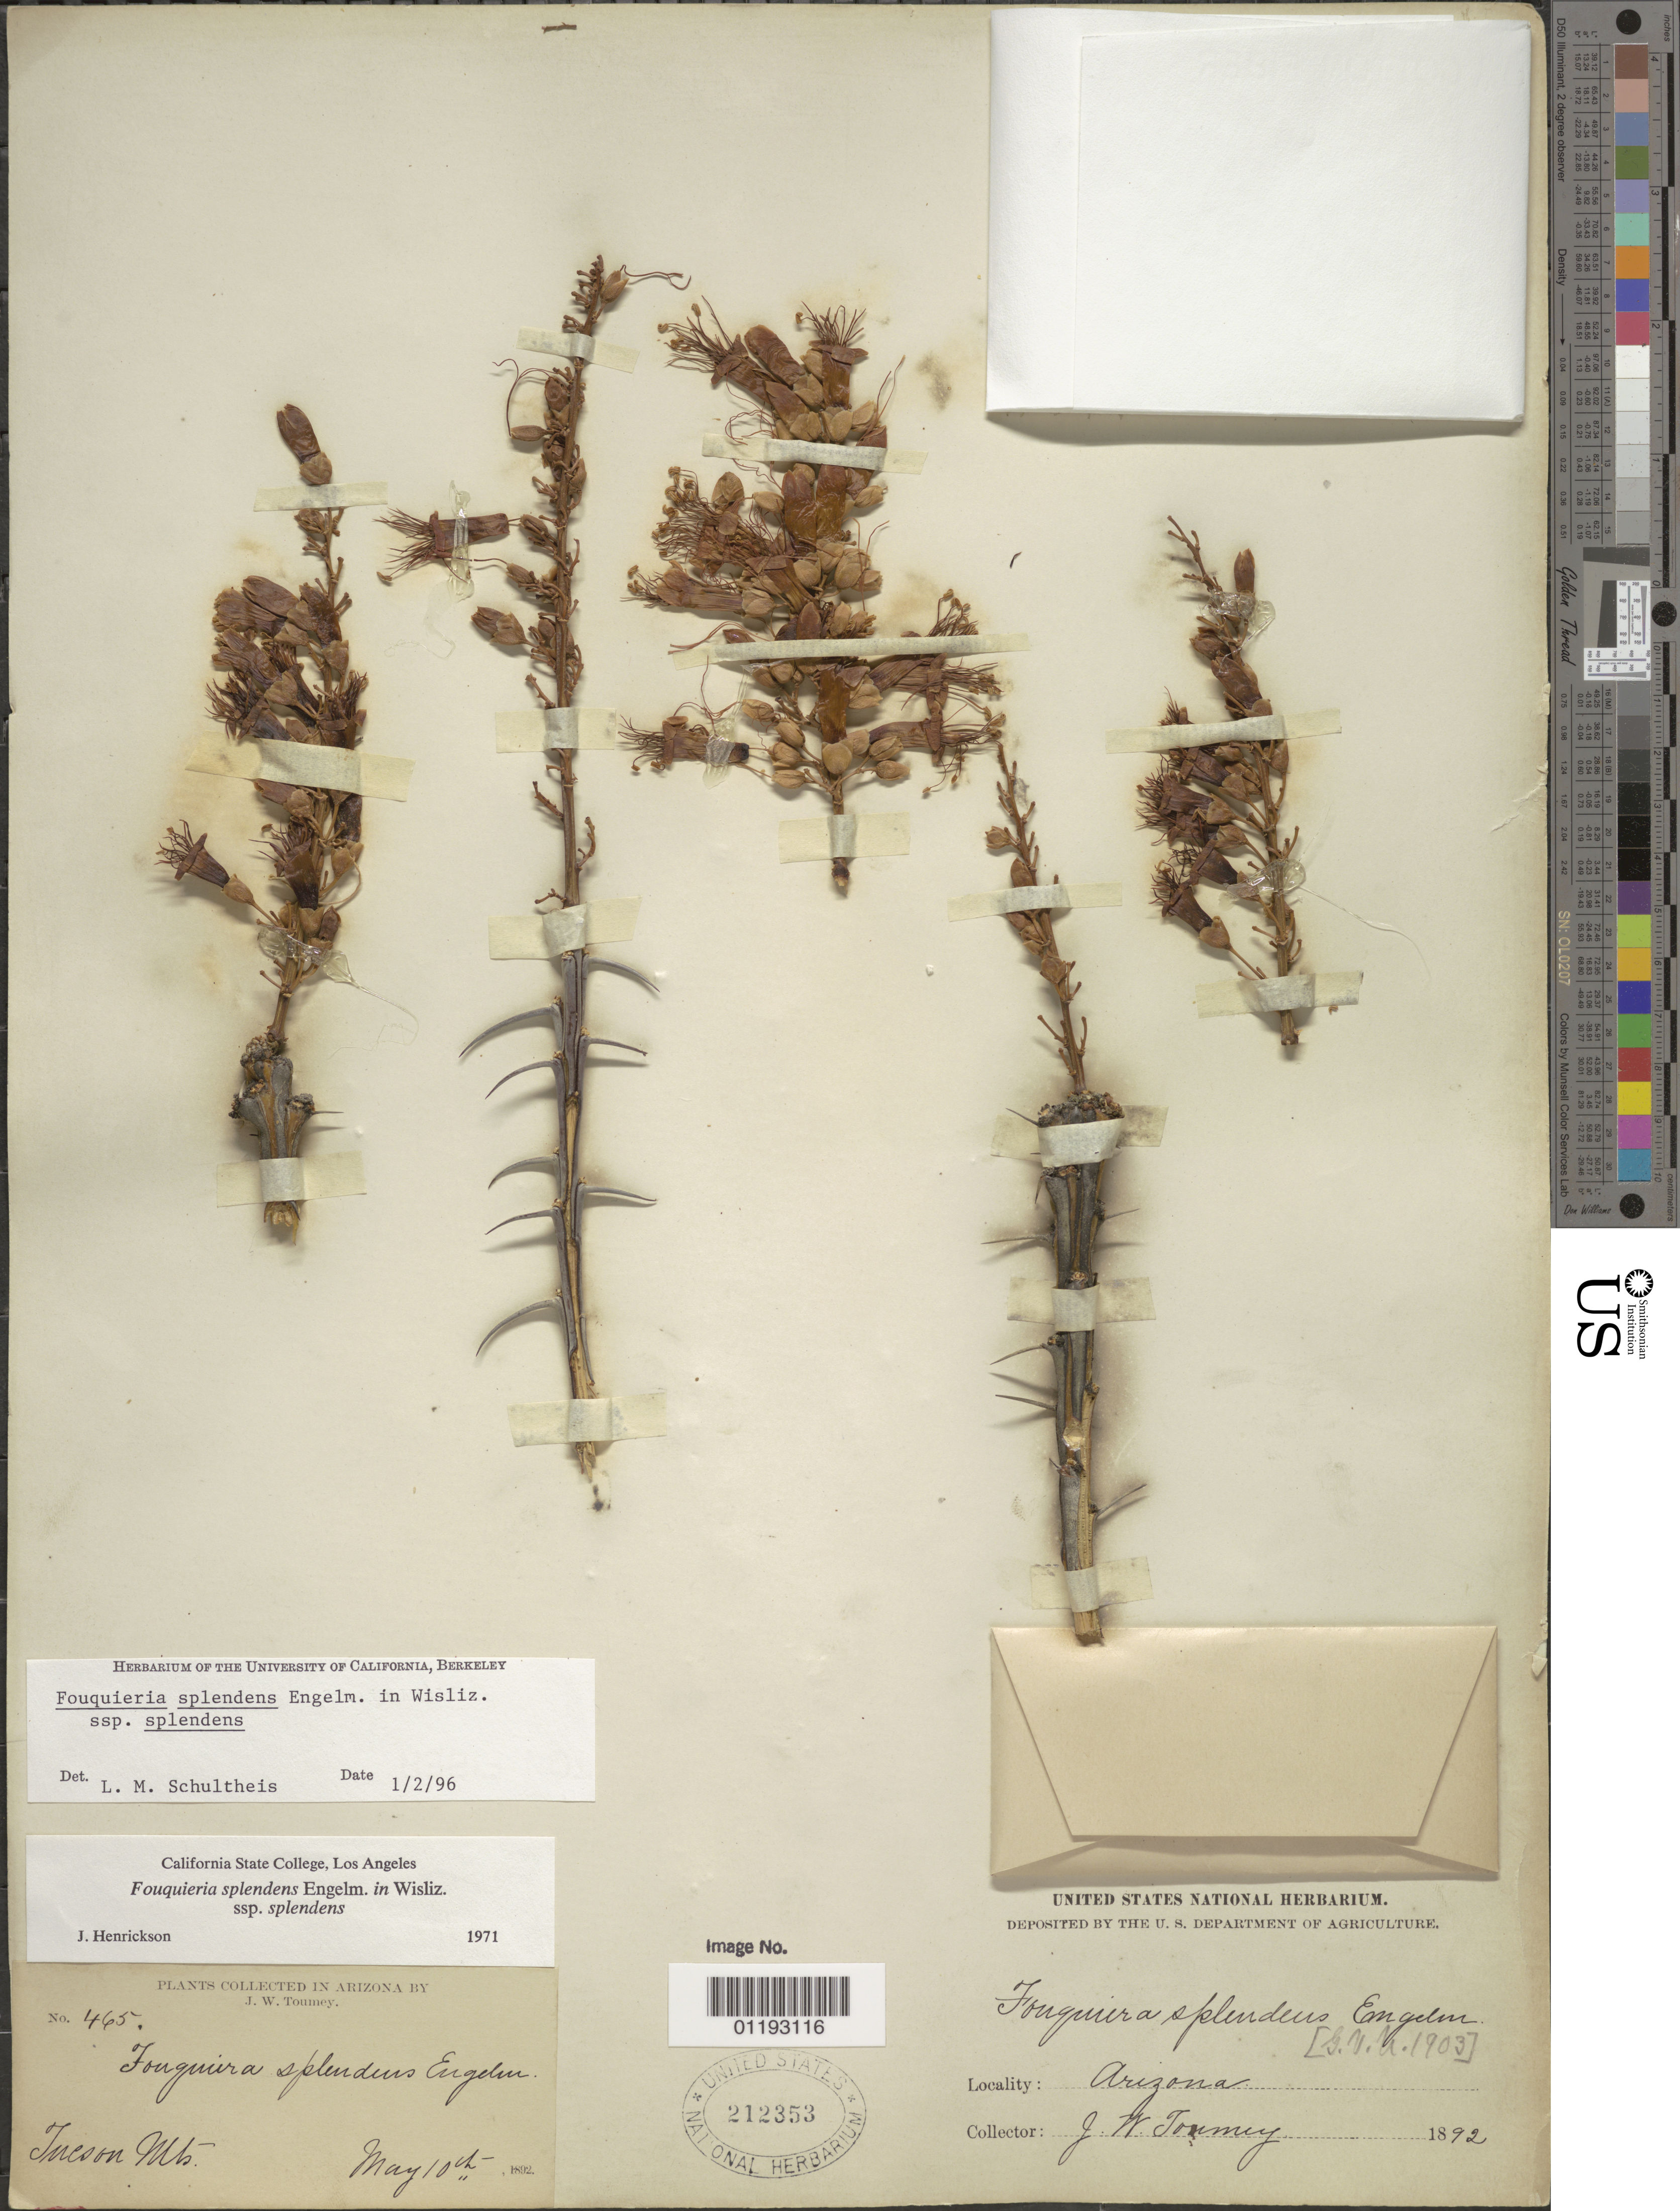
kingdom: Plantae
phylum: Tracheophyta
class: Magnoliopsida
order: Ericales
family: Fouquieriaceae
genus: Fouquieria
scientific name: Fouquieria splendens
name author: Engelm.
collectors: J. W. Toumey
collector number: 465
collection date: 1892-05-10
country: United States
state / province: Arizona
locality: Tucson Mts.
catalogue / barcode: US 212353